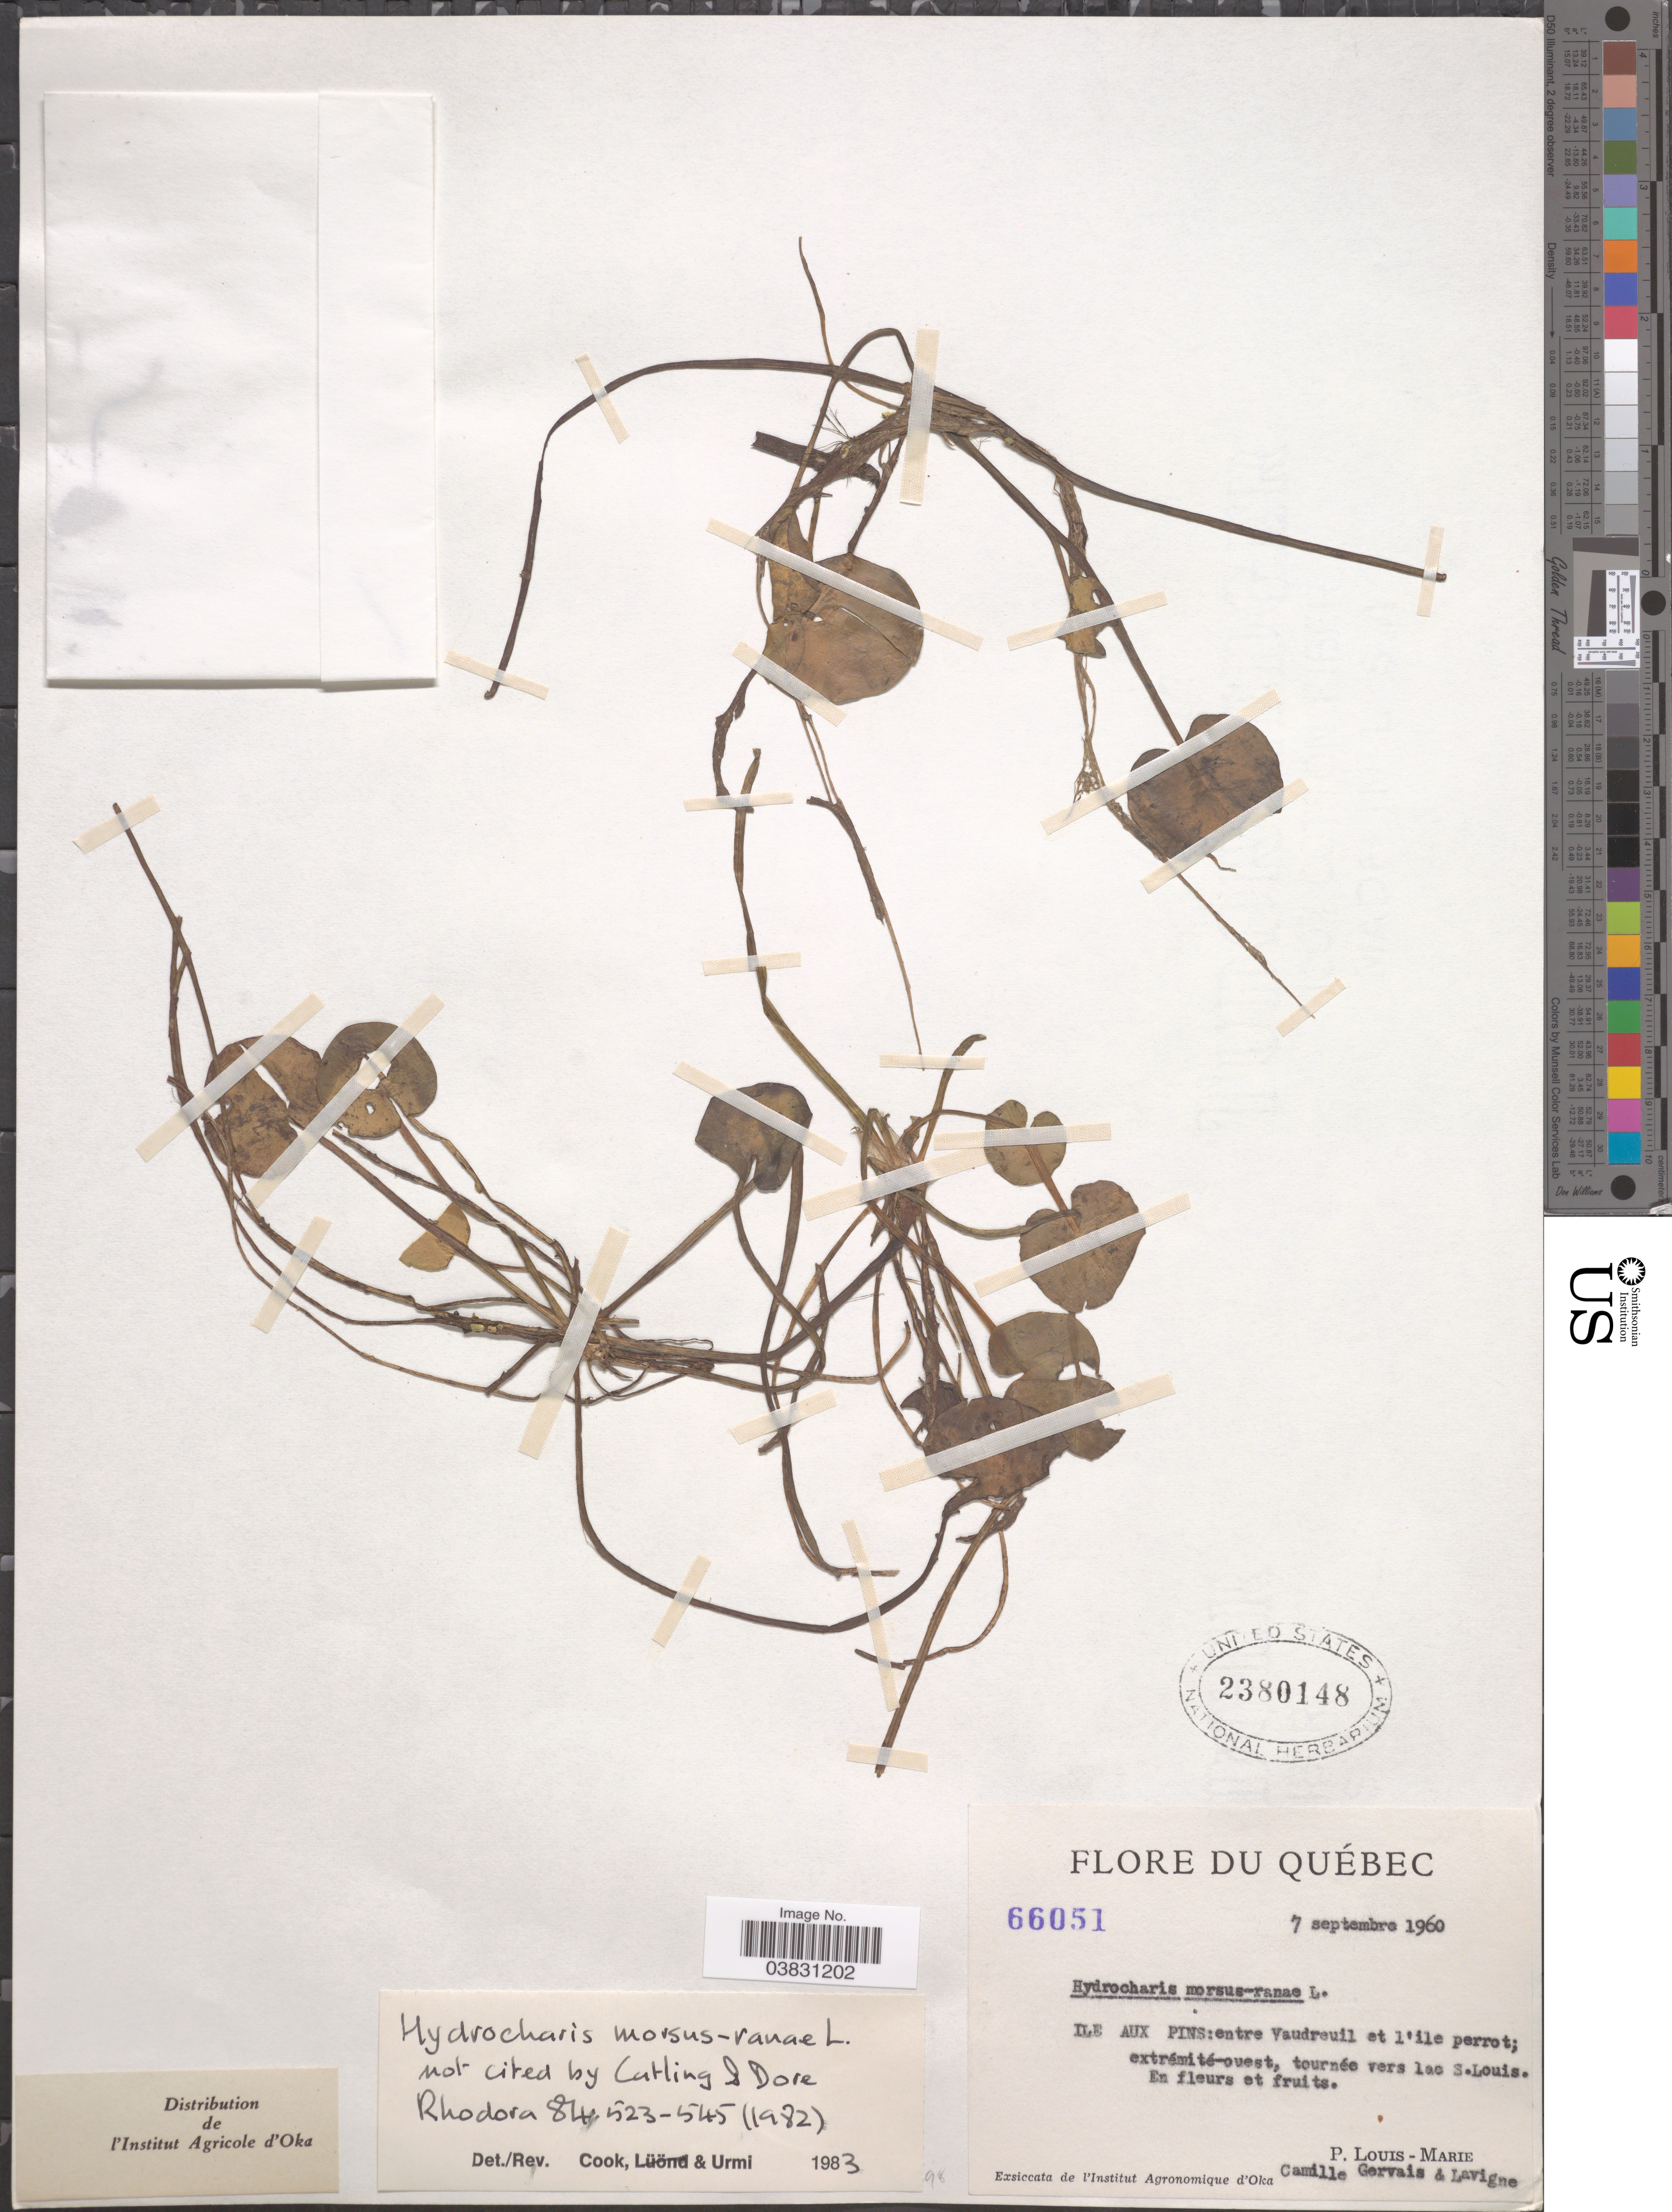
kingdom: Plantae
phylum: Tracheophyta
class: Liliopsida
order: Alismatales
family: Hydrocharitaceae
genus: Hydrocharis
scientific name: Hydrocharis morsus-ranae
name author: L.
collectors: L.-M. LaLonde, C. Gervais & -. Lavigne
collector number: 66051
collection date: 1960-09-07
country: Canada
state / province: Quebec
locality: Ile Aux Pins: entre Vaudreuil et l'ile perrot; extrémité-ouest, tournée vers lac S.Louis.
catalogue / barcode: US 2380148